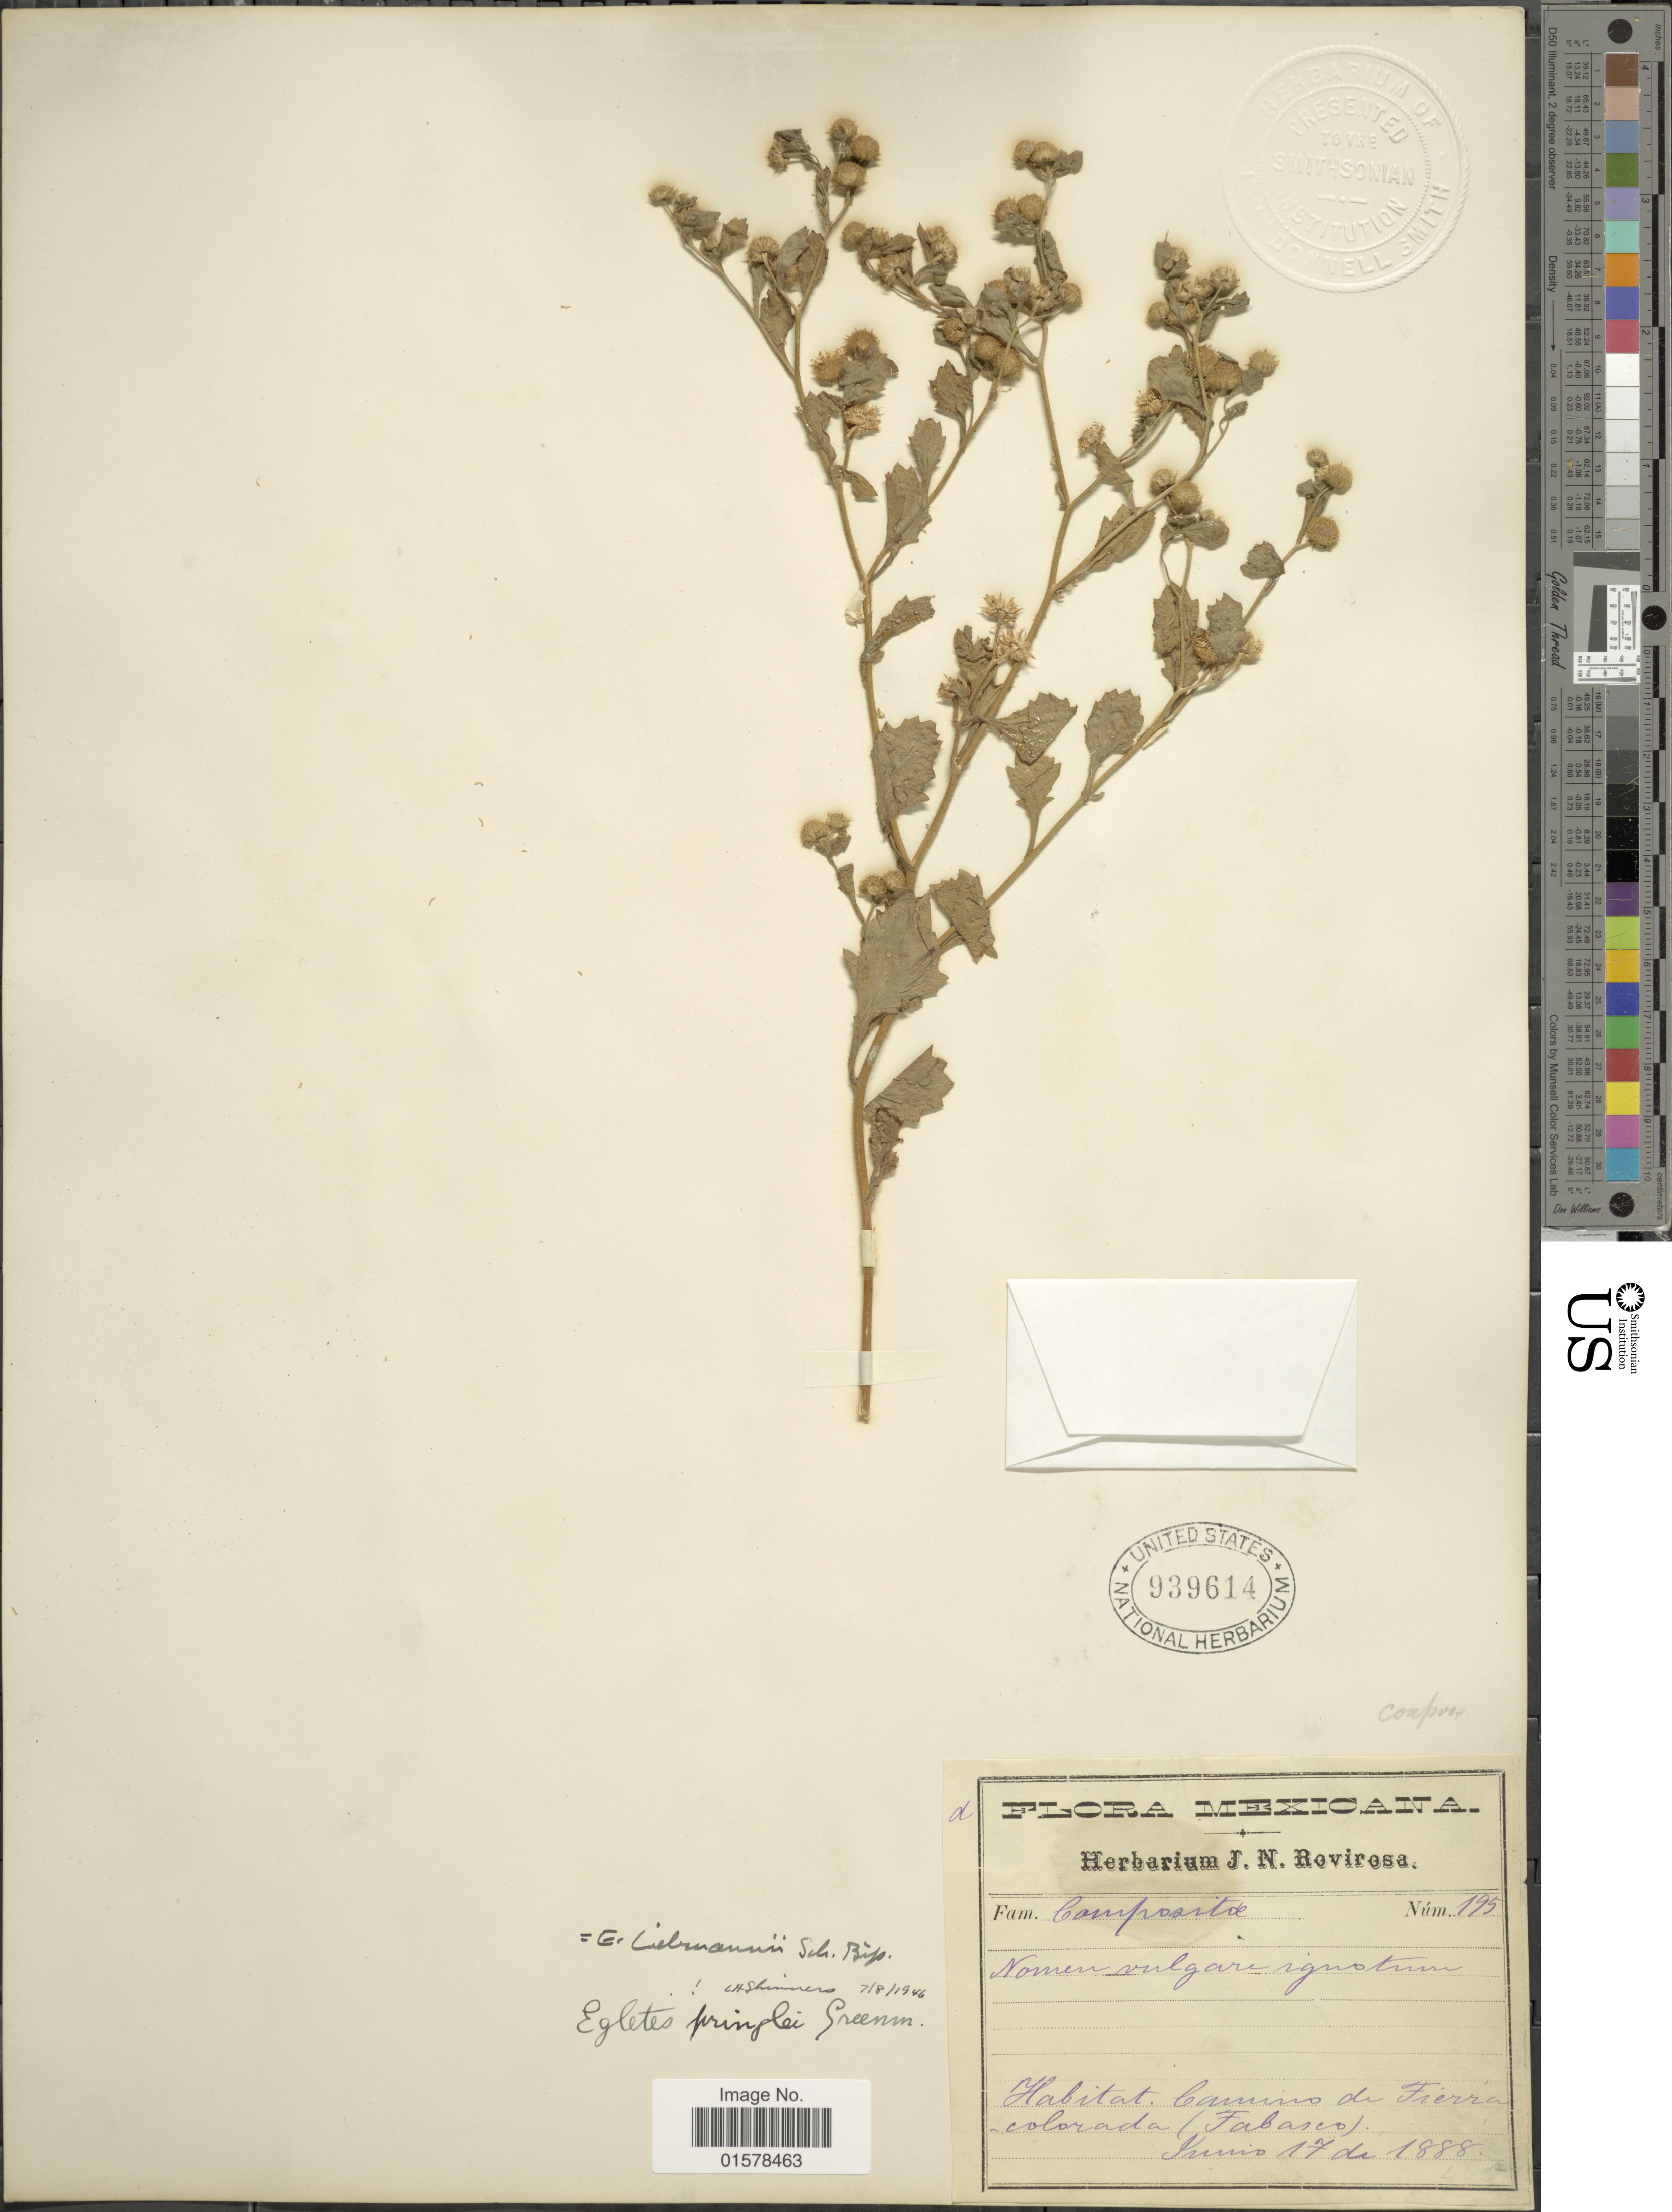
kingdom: Plantae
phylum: Tracheophyta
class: Magnoliopsida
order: Asterales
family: Asteraceae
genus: Egletes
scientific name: Egletes liebmannii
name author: Sch. Bip. ex Hemsl.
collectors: ex herb. J.N. Rovirosa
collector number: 195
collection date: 1888-06-17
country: Mexico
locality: Habitat Camino de Fierra colorada (Fabasco), Mexicana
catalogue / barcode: US 939614